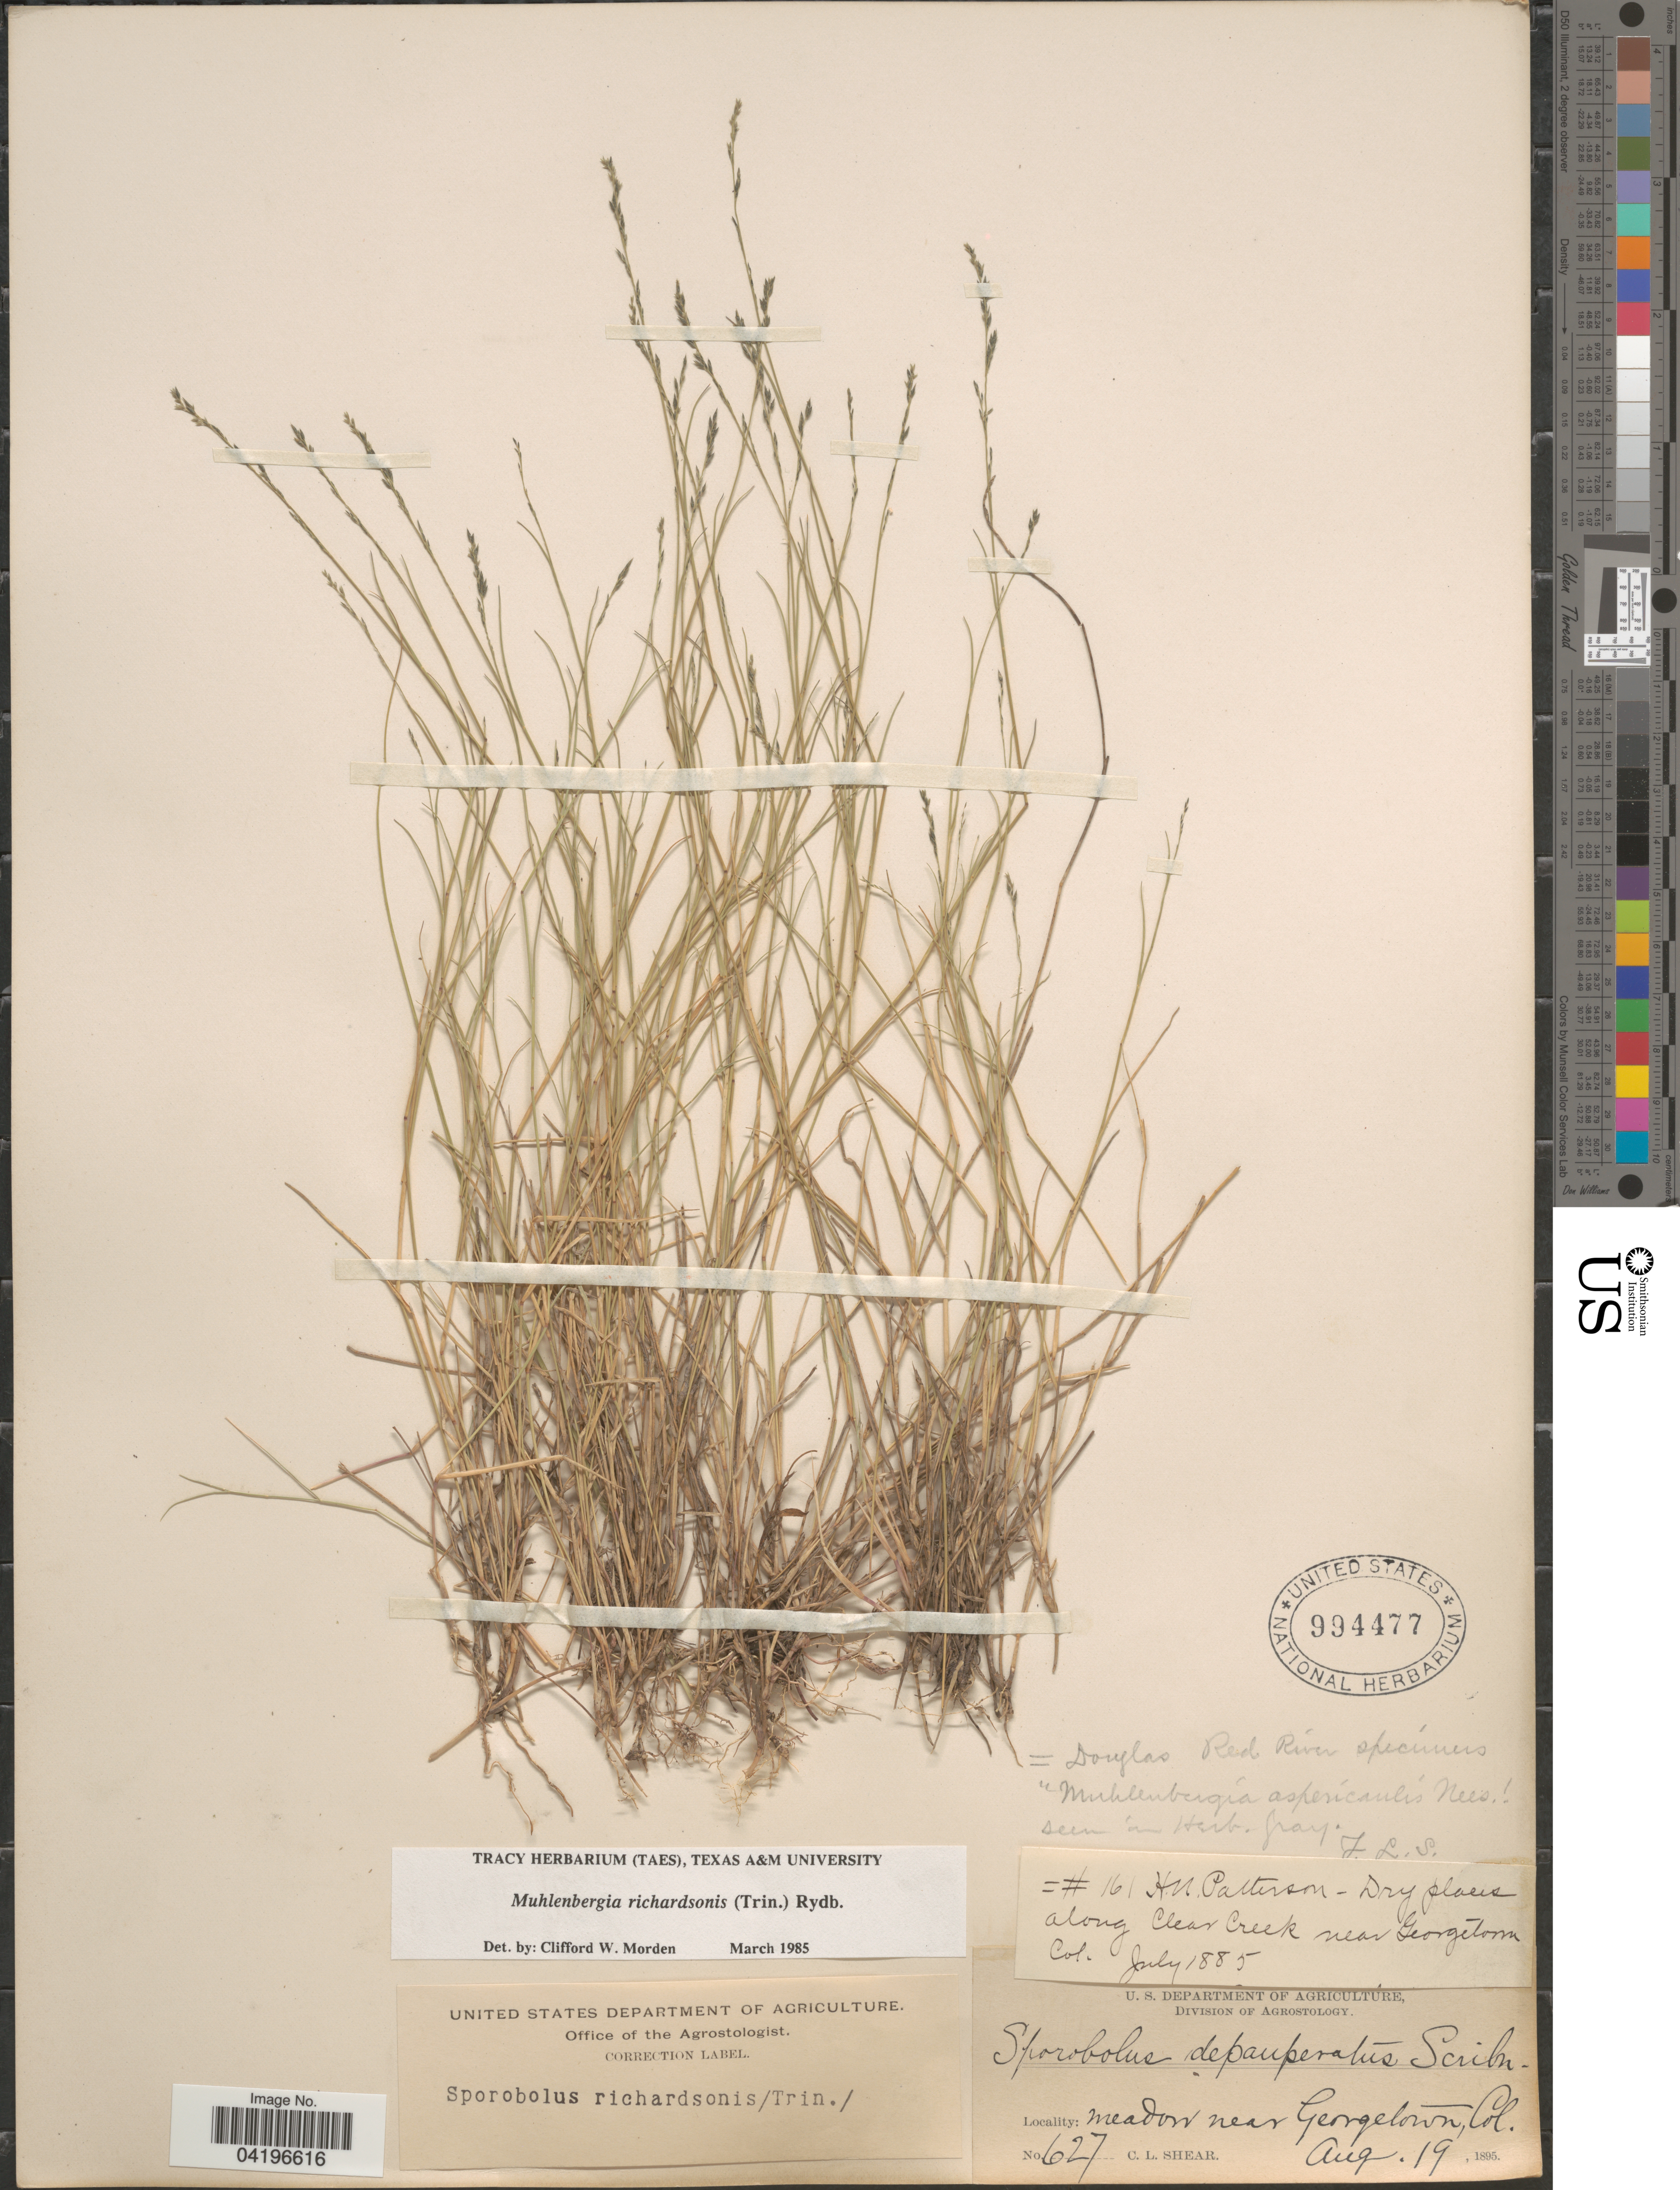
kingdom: Plantae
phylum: Tracheophyta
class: Liliopsida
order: Poales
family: Poaceae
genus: Muhlenbergia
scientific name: Muhlenbergia richardsonis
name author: (Trin.) Rydb.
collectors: C. L. Shear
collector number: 627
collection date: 1895-08-19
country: United States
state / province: Colorado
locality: Meadow near Georgetown.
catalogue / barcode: US 994477